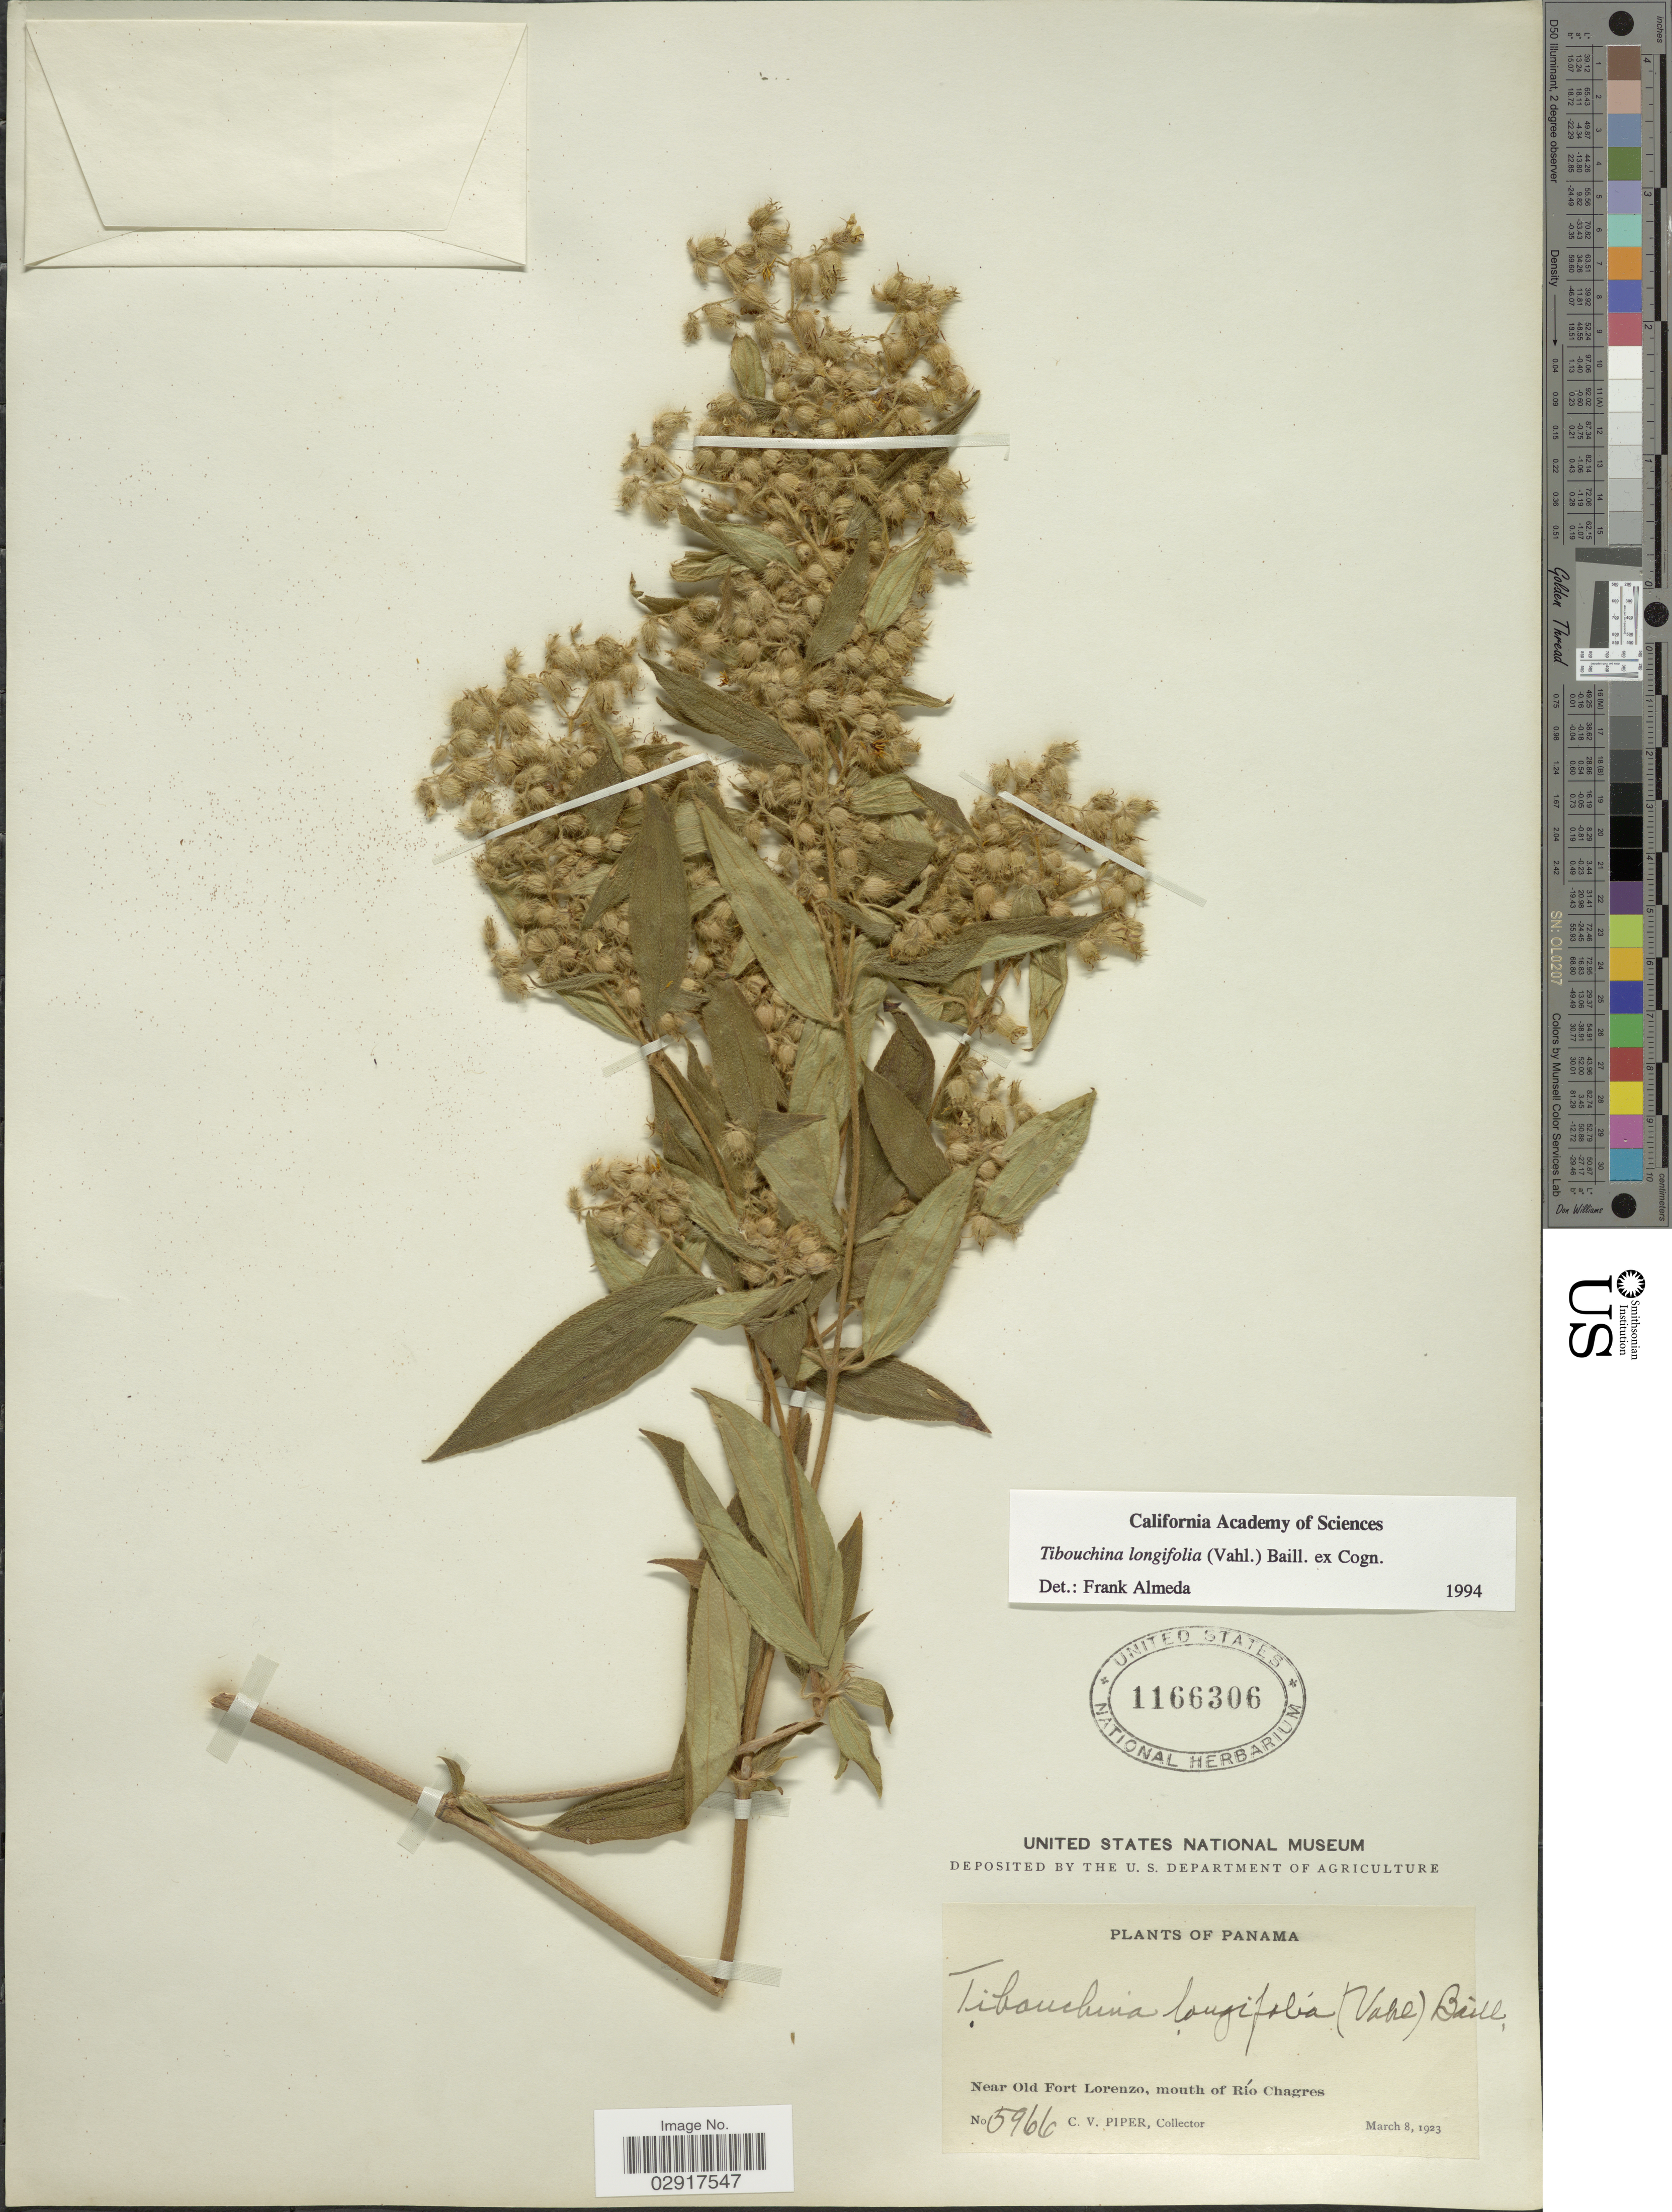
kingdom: Plantae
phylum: Tracheophyta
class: Magnoliopsida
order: Myrtales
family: Melastomataceae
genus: Chaetogastra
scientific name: Chaetogastra longifolia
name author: (Vahl) DC.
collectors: C. V. Piper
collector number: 5966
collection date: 1923-03-08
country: Panama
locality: Near Old Fort Lorenzo, mouth of Río Chagres.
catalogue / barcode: US 1166306